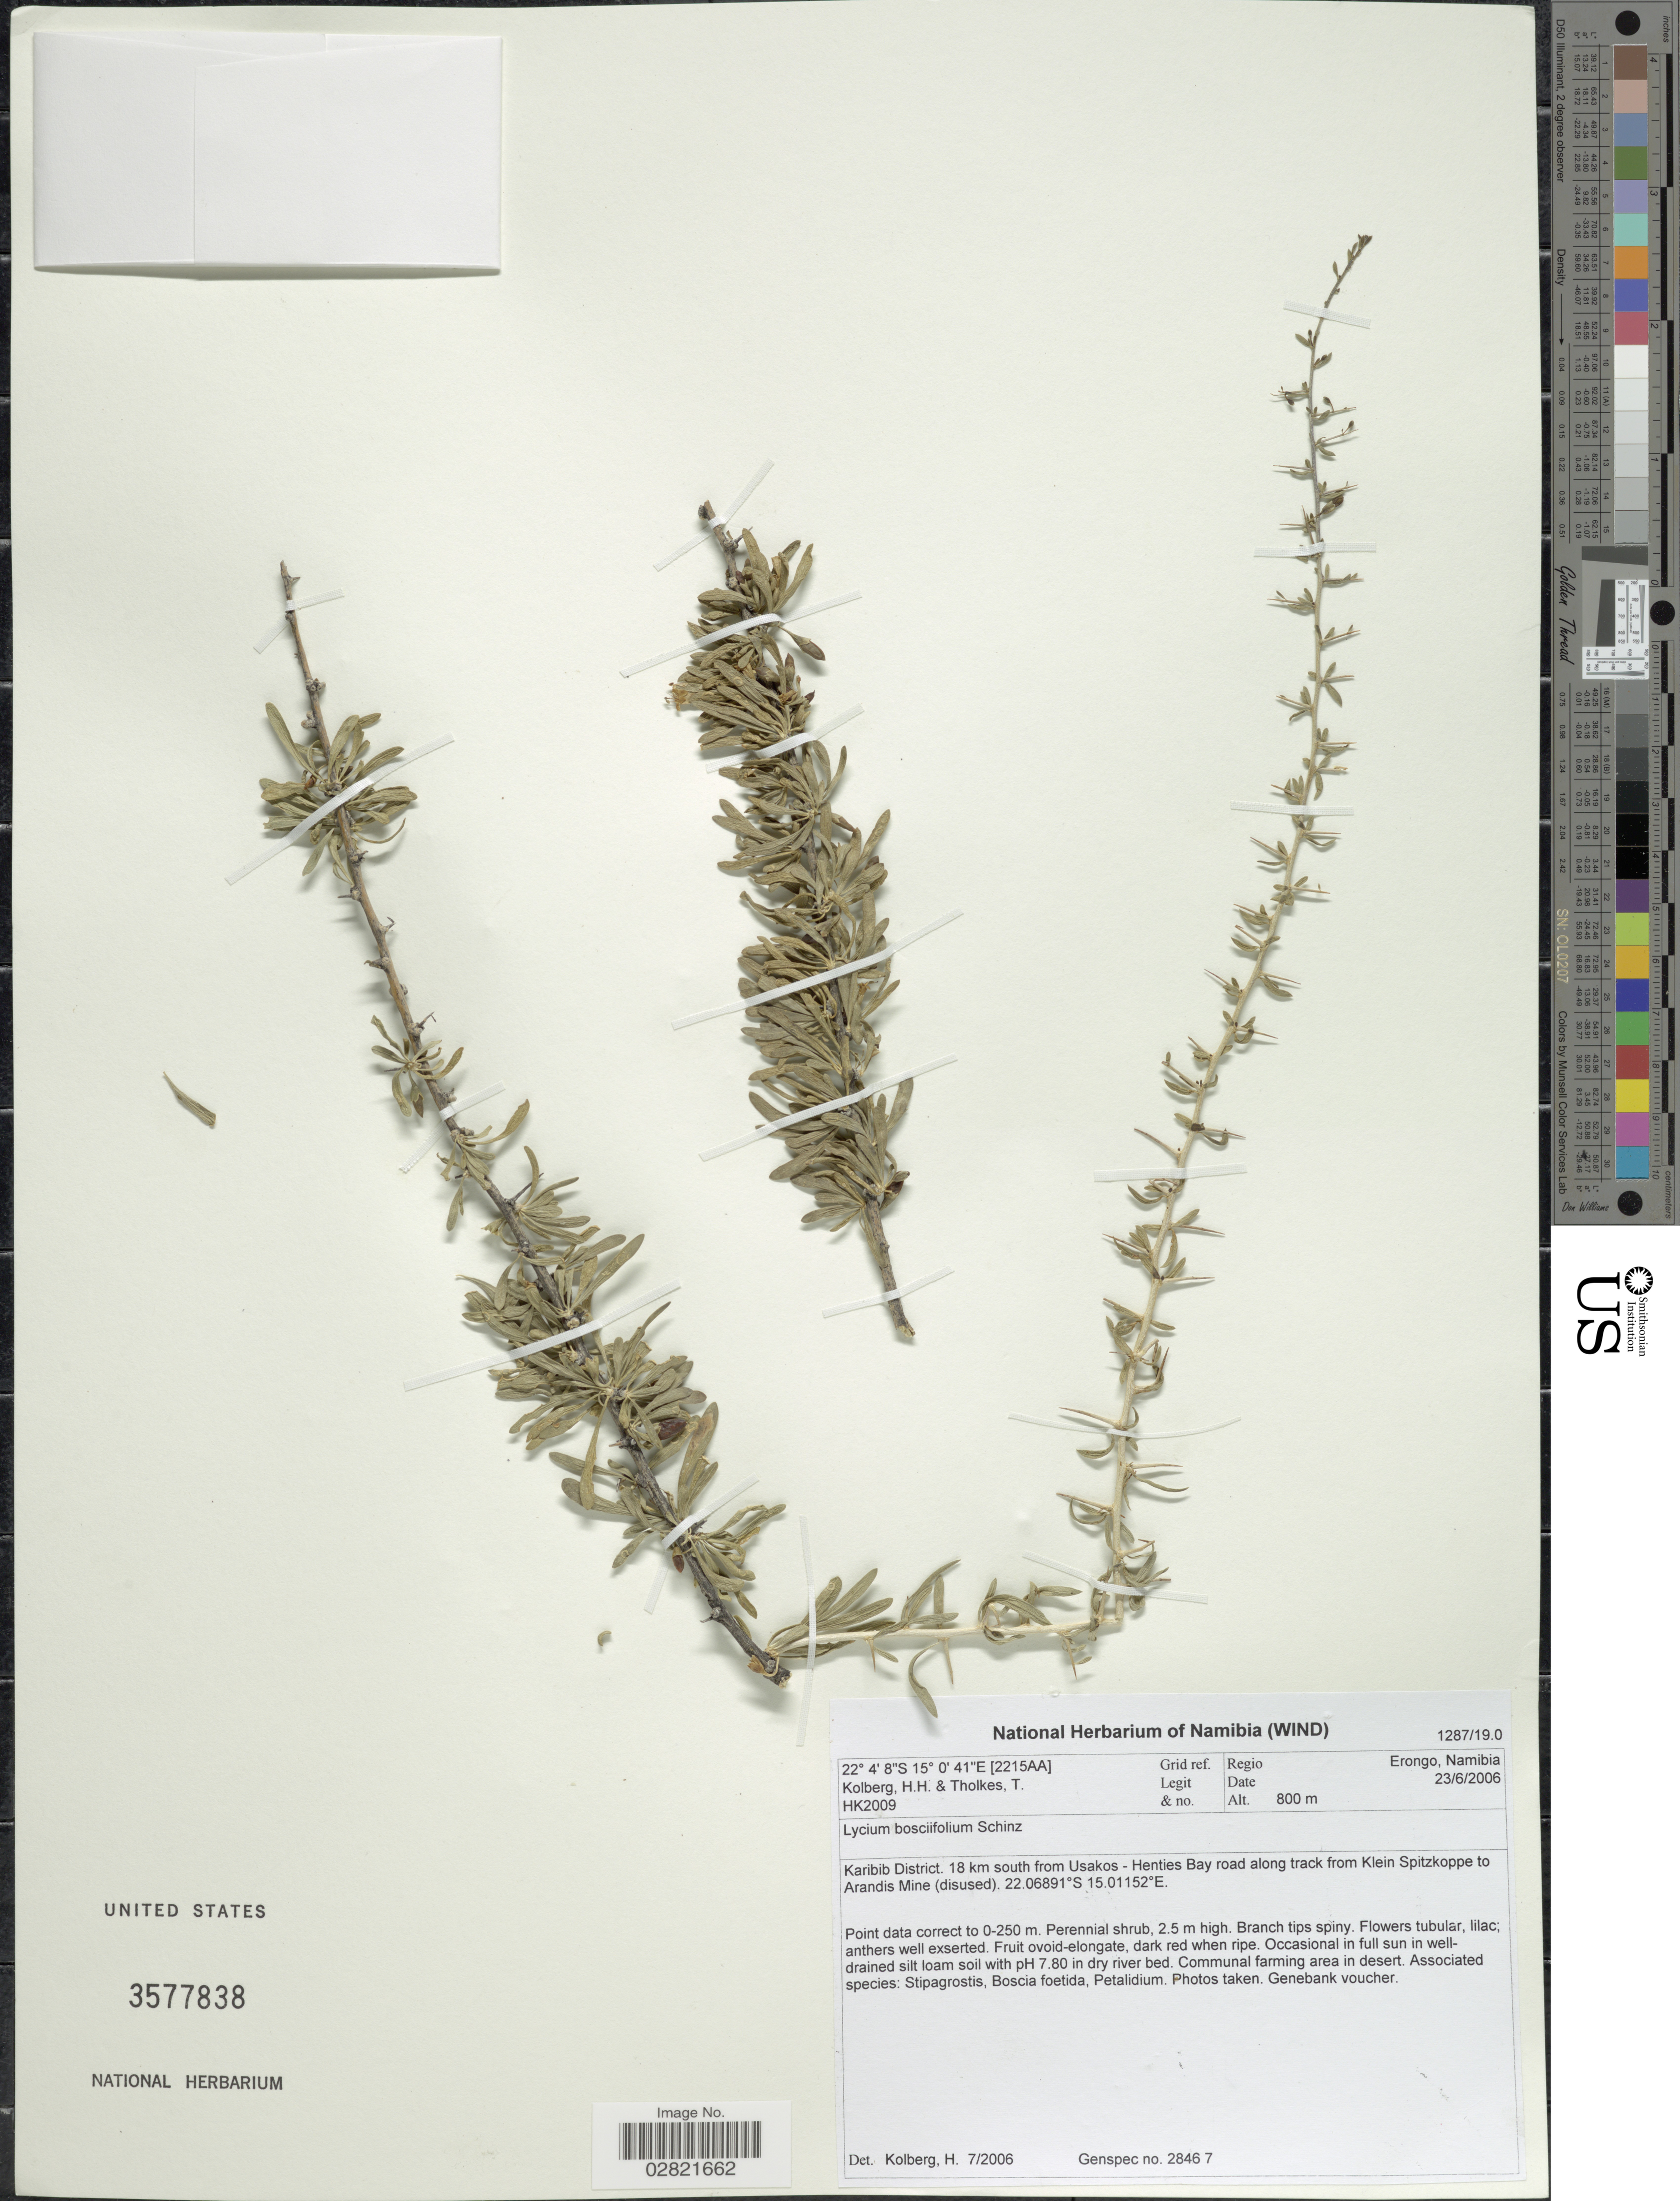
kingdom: Plantae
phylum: Tracheophyta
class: Magnoliopsida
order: Solanales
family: Solanaceae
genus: Lycium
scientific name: Lycium bosciifolium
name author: Schinz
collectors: H. H. Kolberg & T. Tholkes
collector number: HK2009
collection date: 2006-06-23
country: Namibia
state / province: Erongo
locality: [2215AA] Grid ref. Regio Erongo. Karibib District. 18 km south from Usakos - Henties Bay road along track from Klein Spitzkoppe to Arandis Mine (disused).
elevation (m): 800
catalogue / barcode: US 3577838